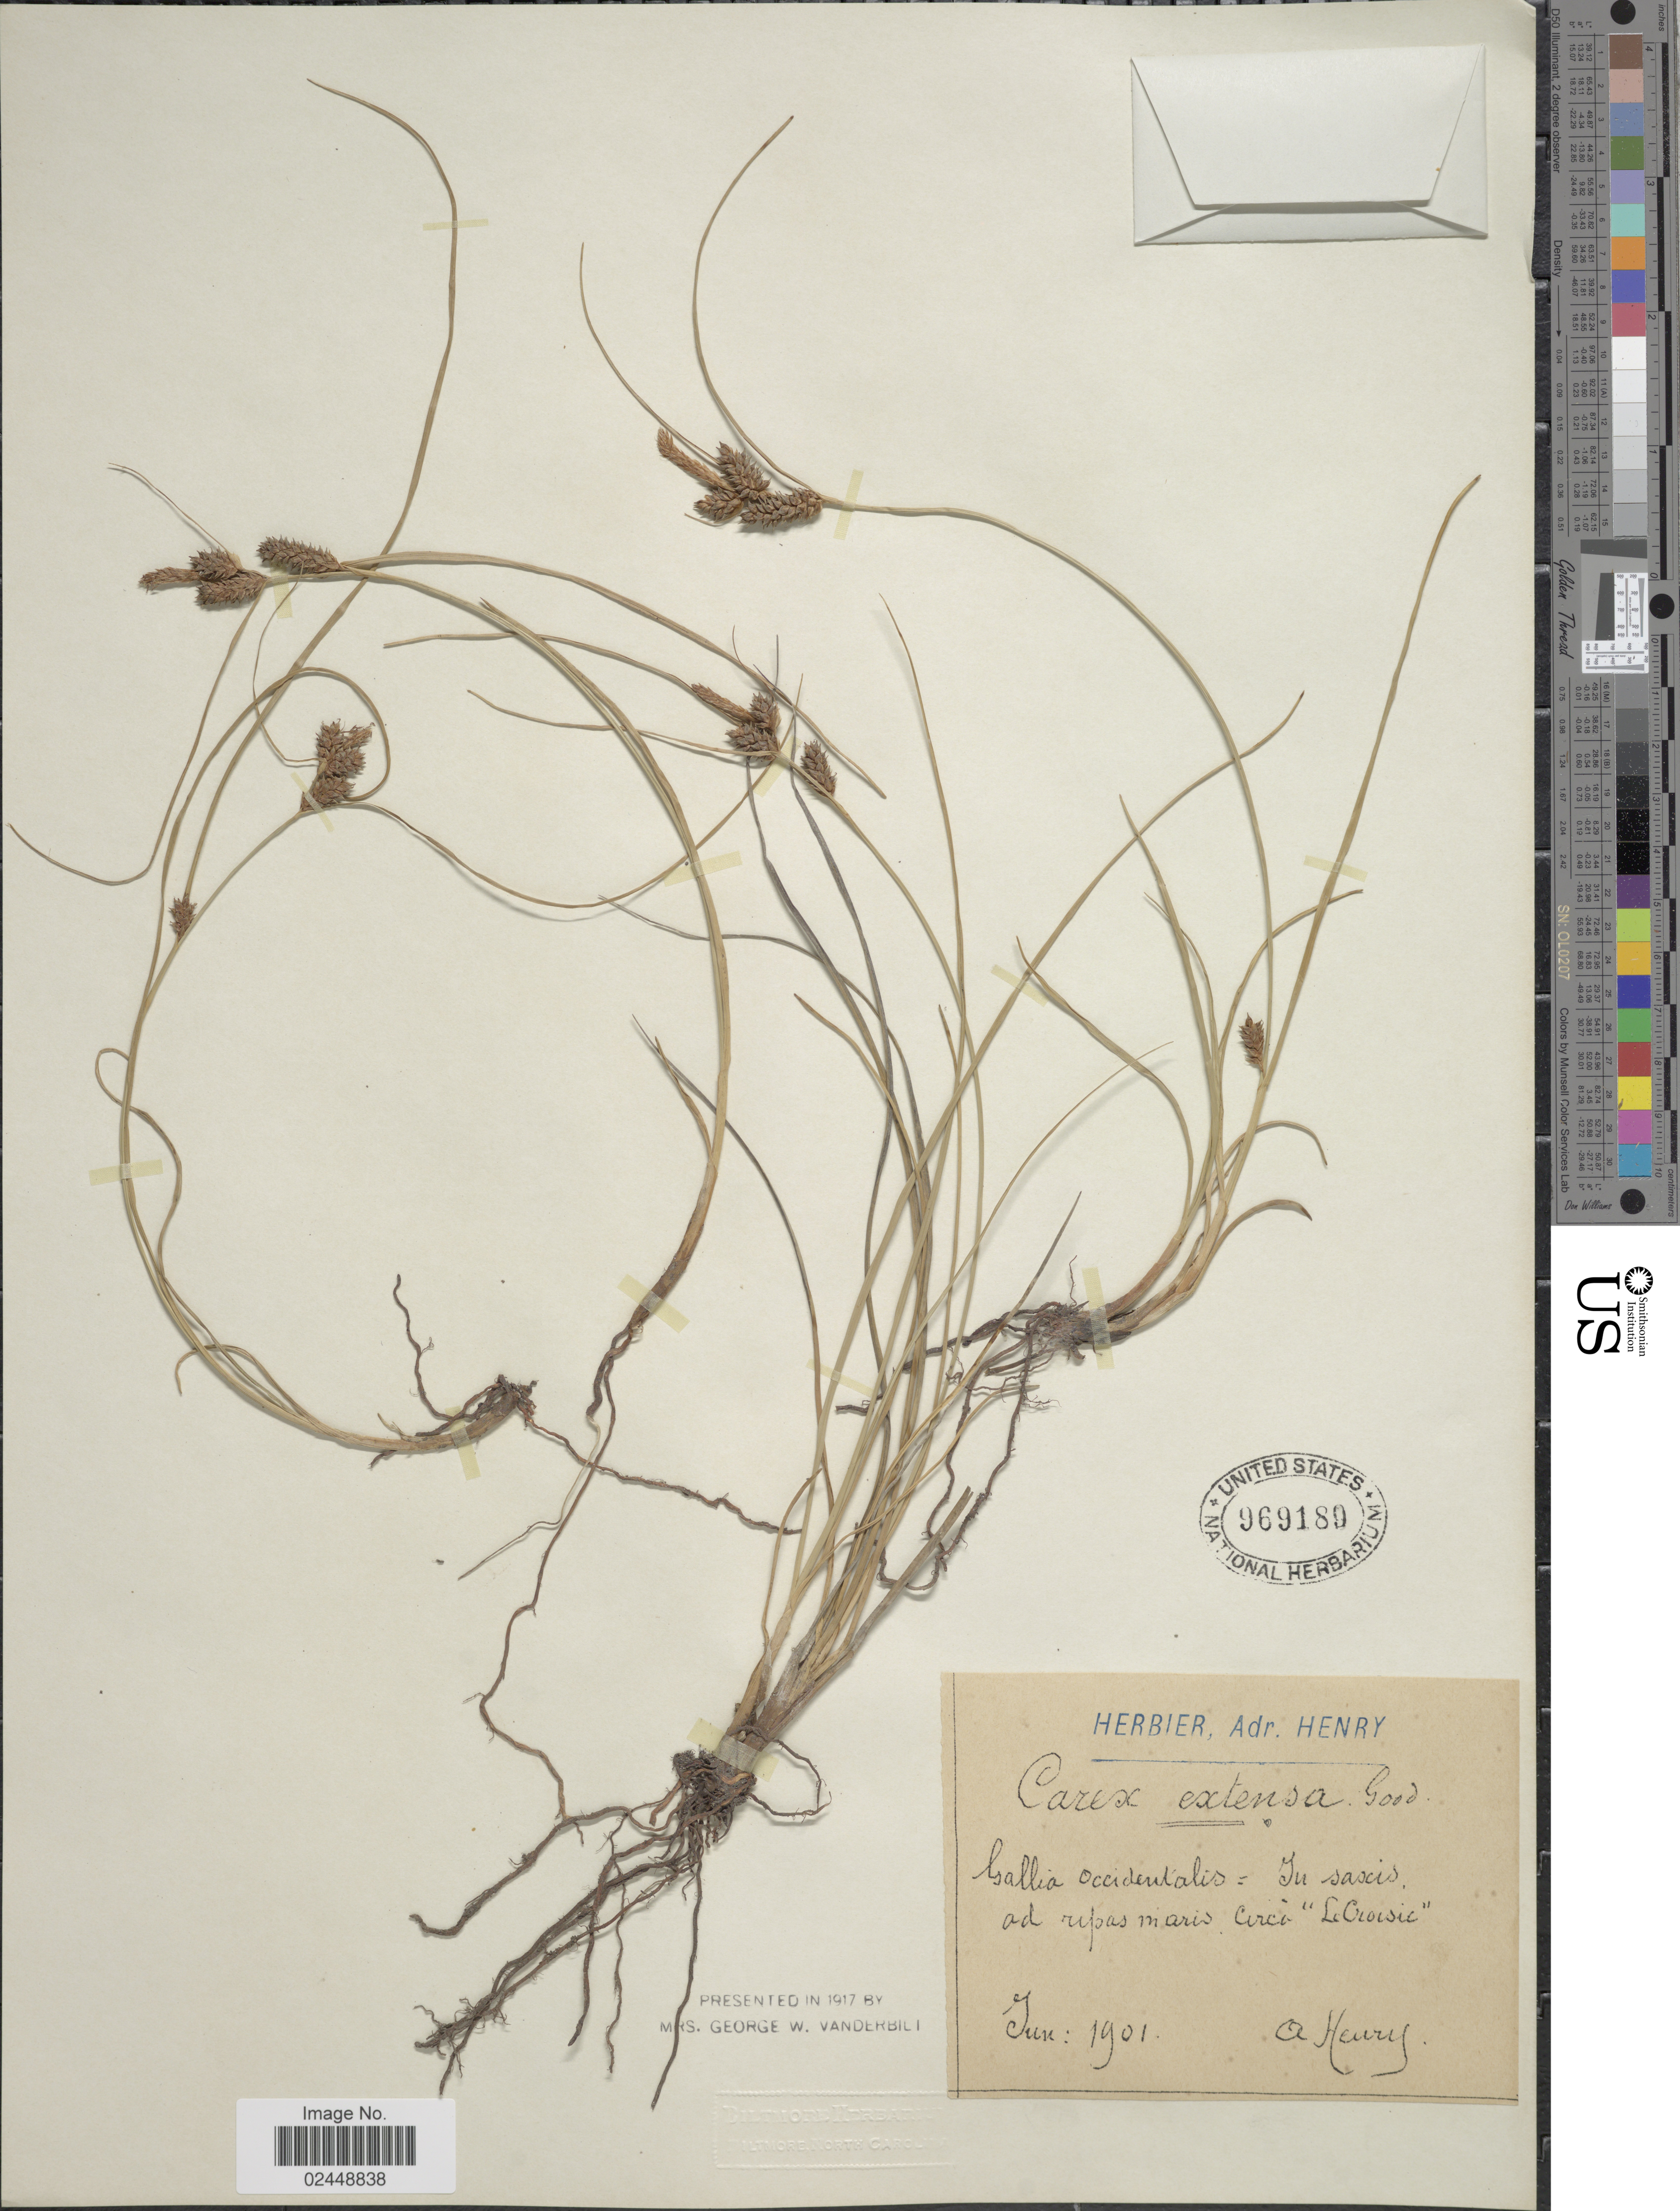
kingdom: Plantae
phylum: Tracheophyta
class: Liliopsida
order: Poales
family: Cyperaceae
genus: Carex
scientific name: Carex extensa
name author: Gooden.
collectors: A. Henry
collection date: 1901-06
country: France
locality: Gallia occidentalis: in saxis ad ripas maris Circa "La Croisie"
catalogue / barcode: US 969180